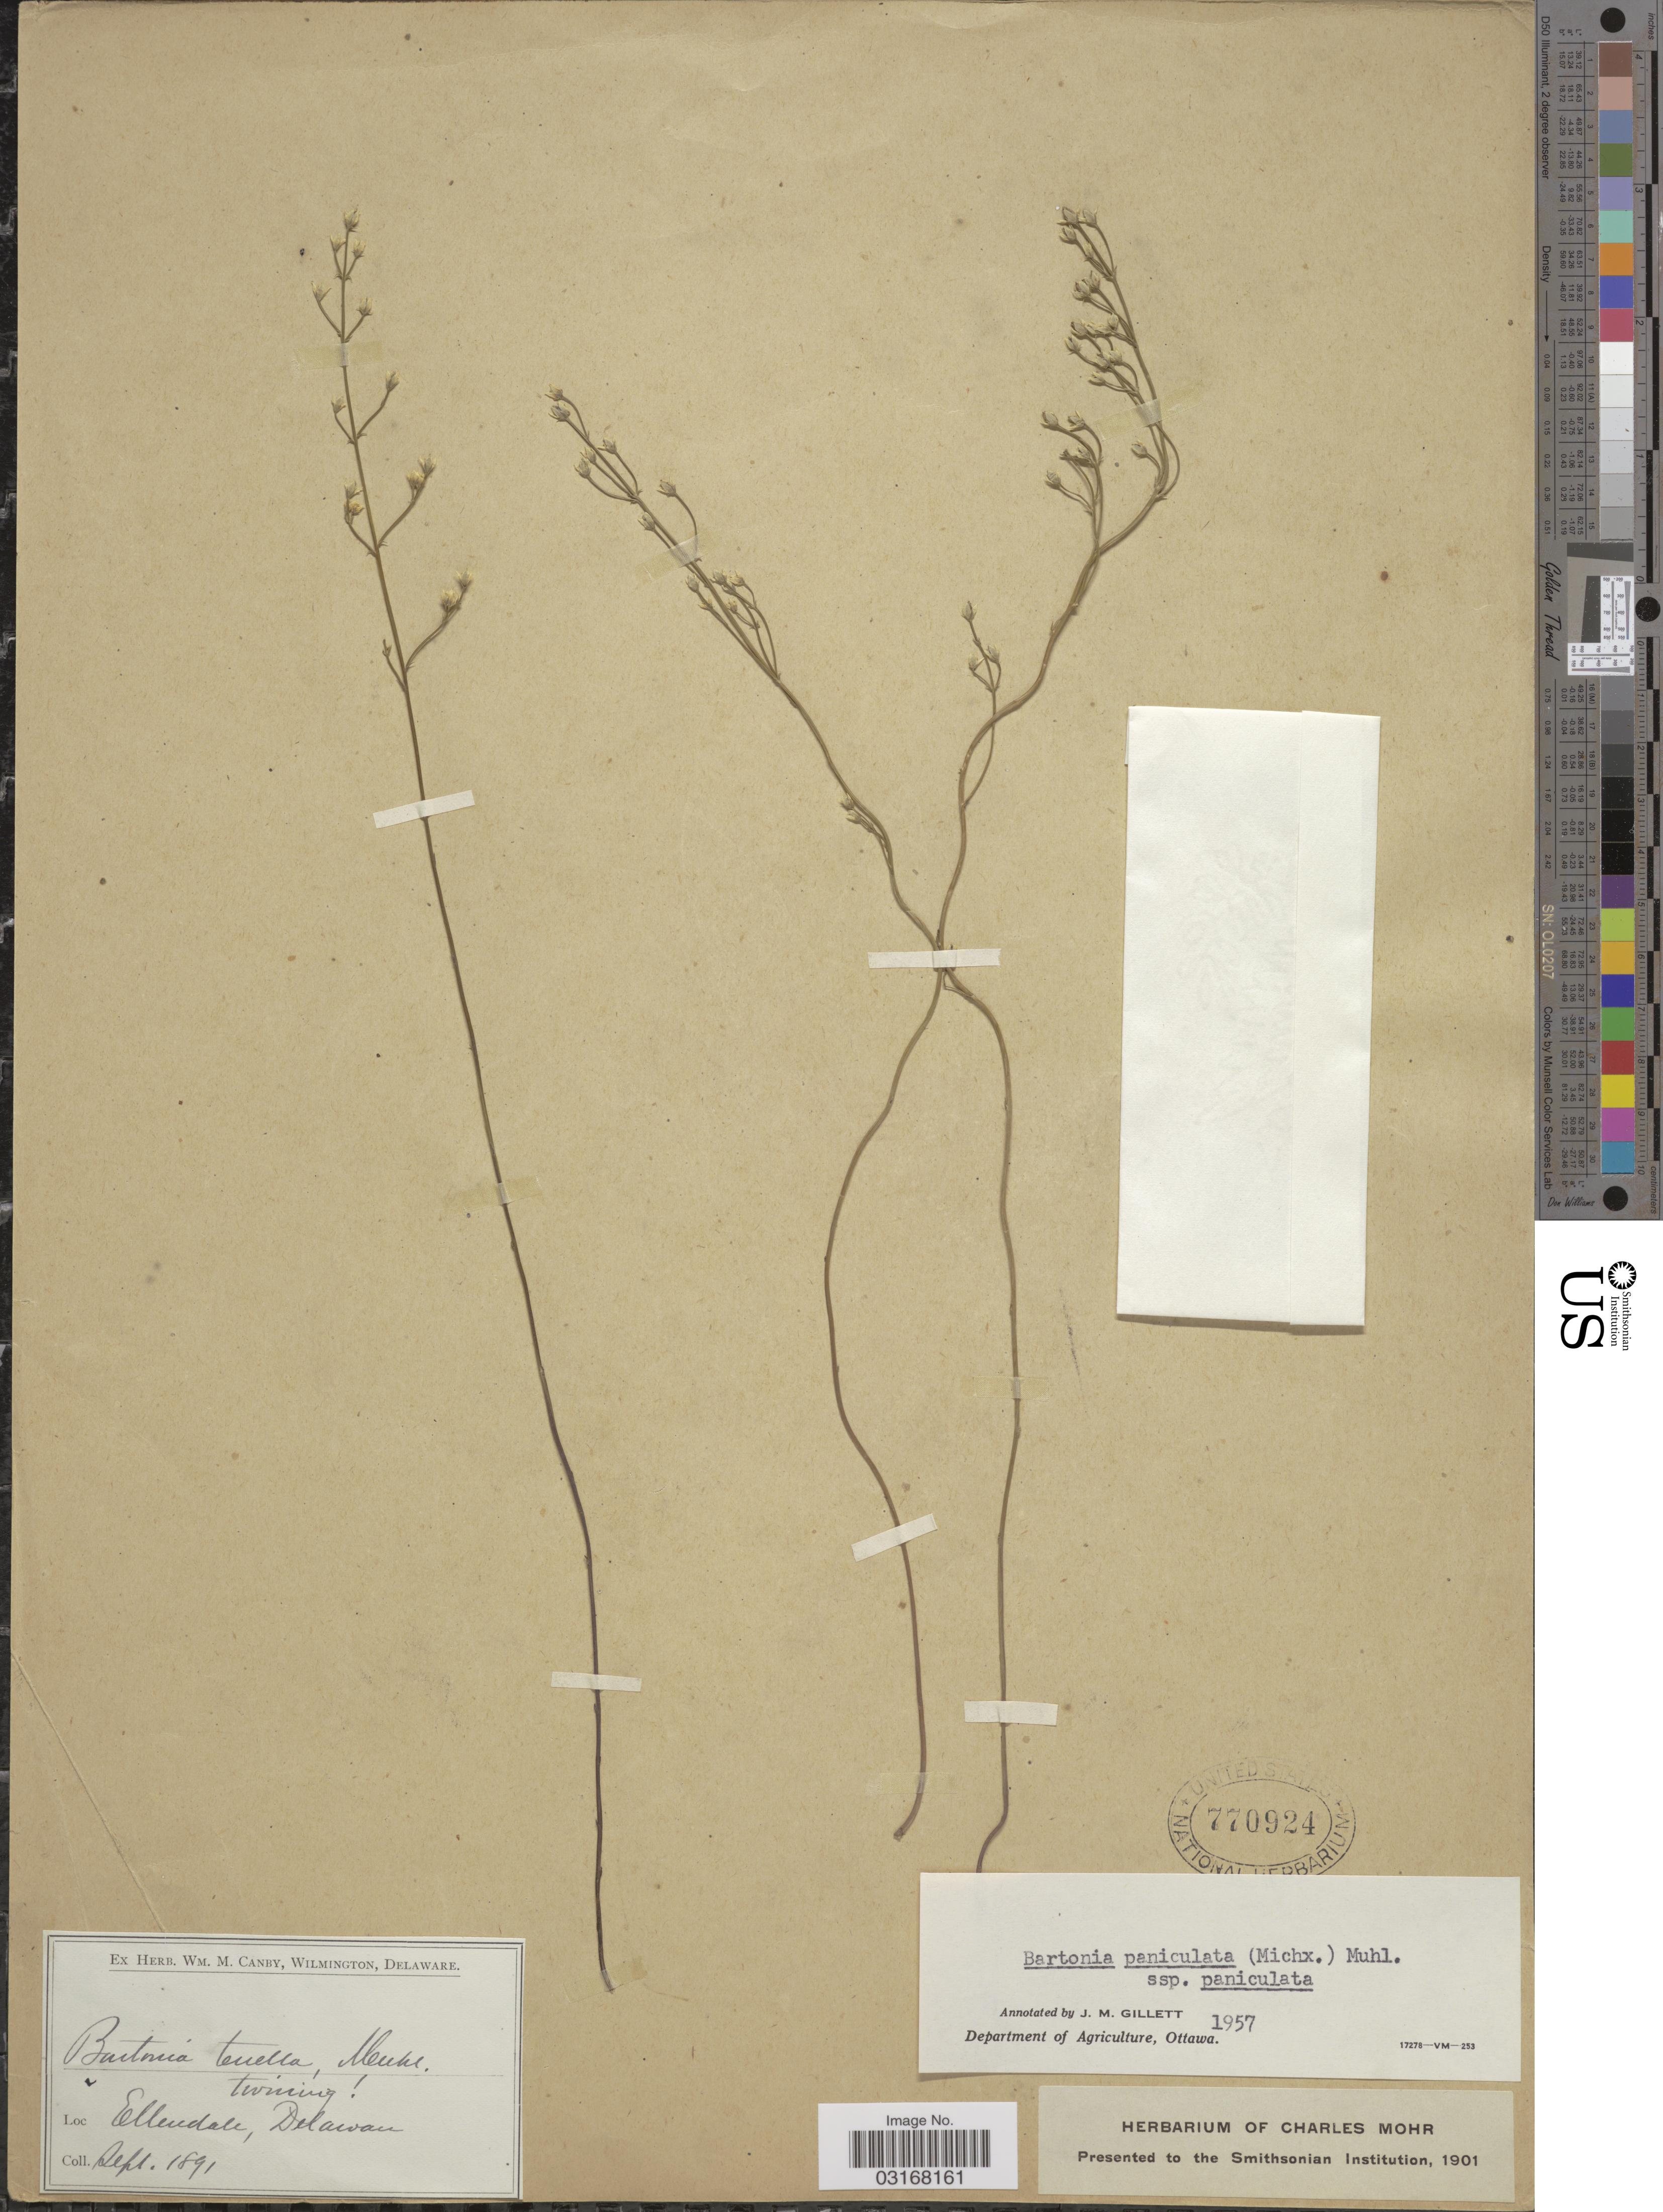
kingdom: Plantae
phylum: Tracheophyta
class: Magnoliopsida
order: Gentianales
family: Gentianaceae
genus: Bartonia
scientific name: Bartonia paniculata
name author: (Michx.) Muhl.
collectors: ex herb. W.M. Canby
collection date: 1891-09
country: United States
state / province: Delaware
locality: Ellendale.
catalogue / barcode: US 770924